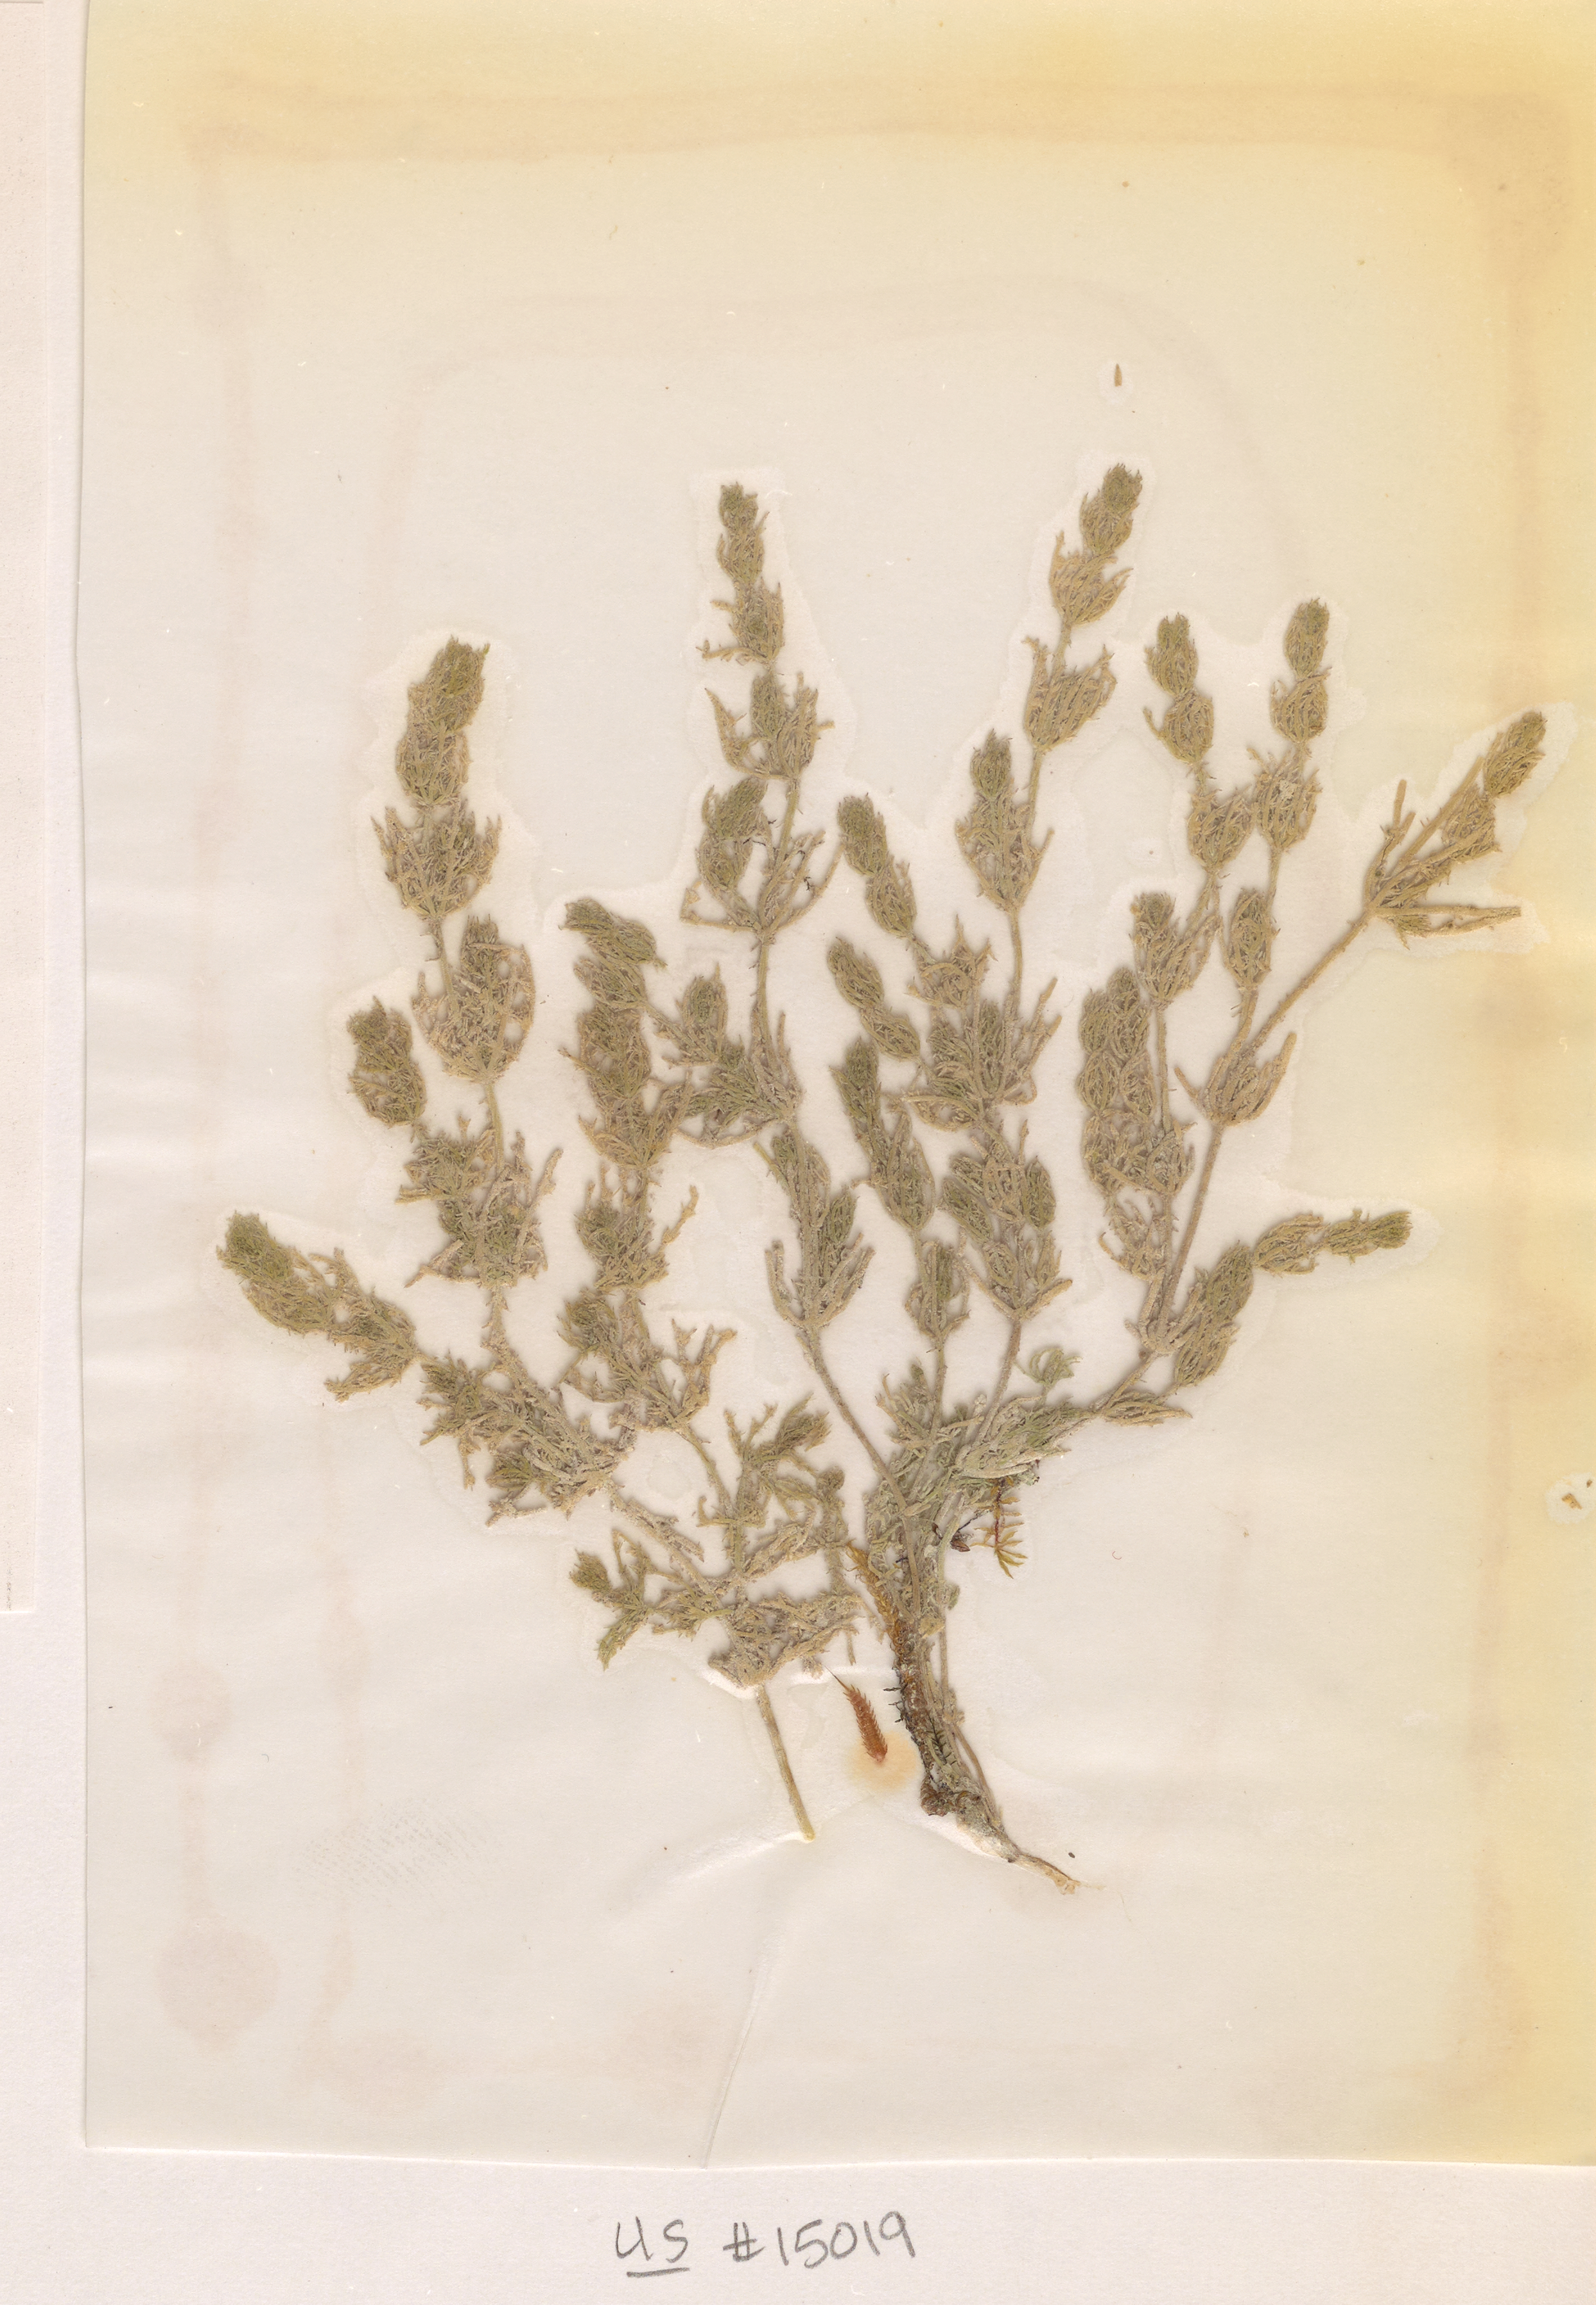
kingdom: Plantae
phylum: Charophyta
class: Charophyceae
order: Charales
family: Characeae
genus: Chara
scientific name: Chara vulgaris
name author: L.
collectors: W. Krause & H. Krause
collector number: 52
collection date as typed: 27 Aug 1984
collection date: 1984-08-27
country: Sweden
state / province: Kalmar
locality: Grosses alvar, resmo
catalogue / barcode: US 15019